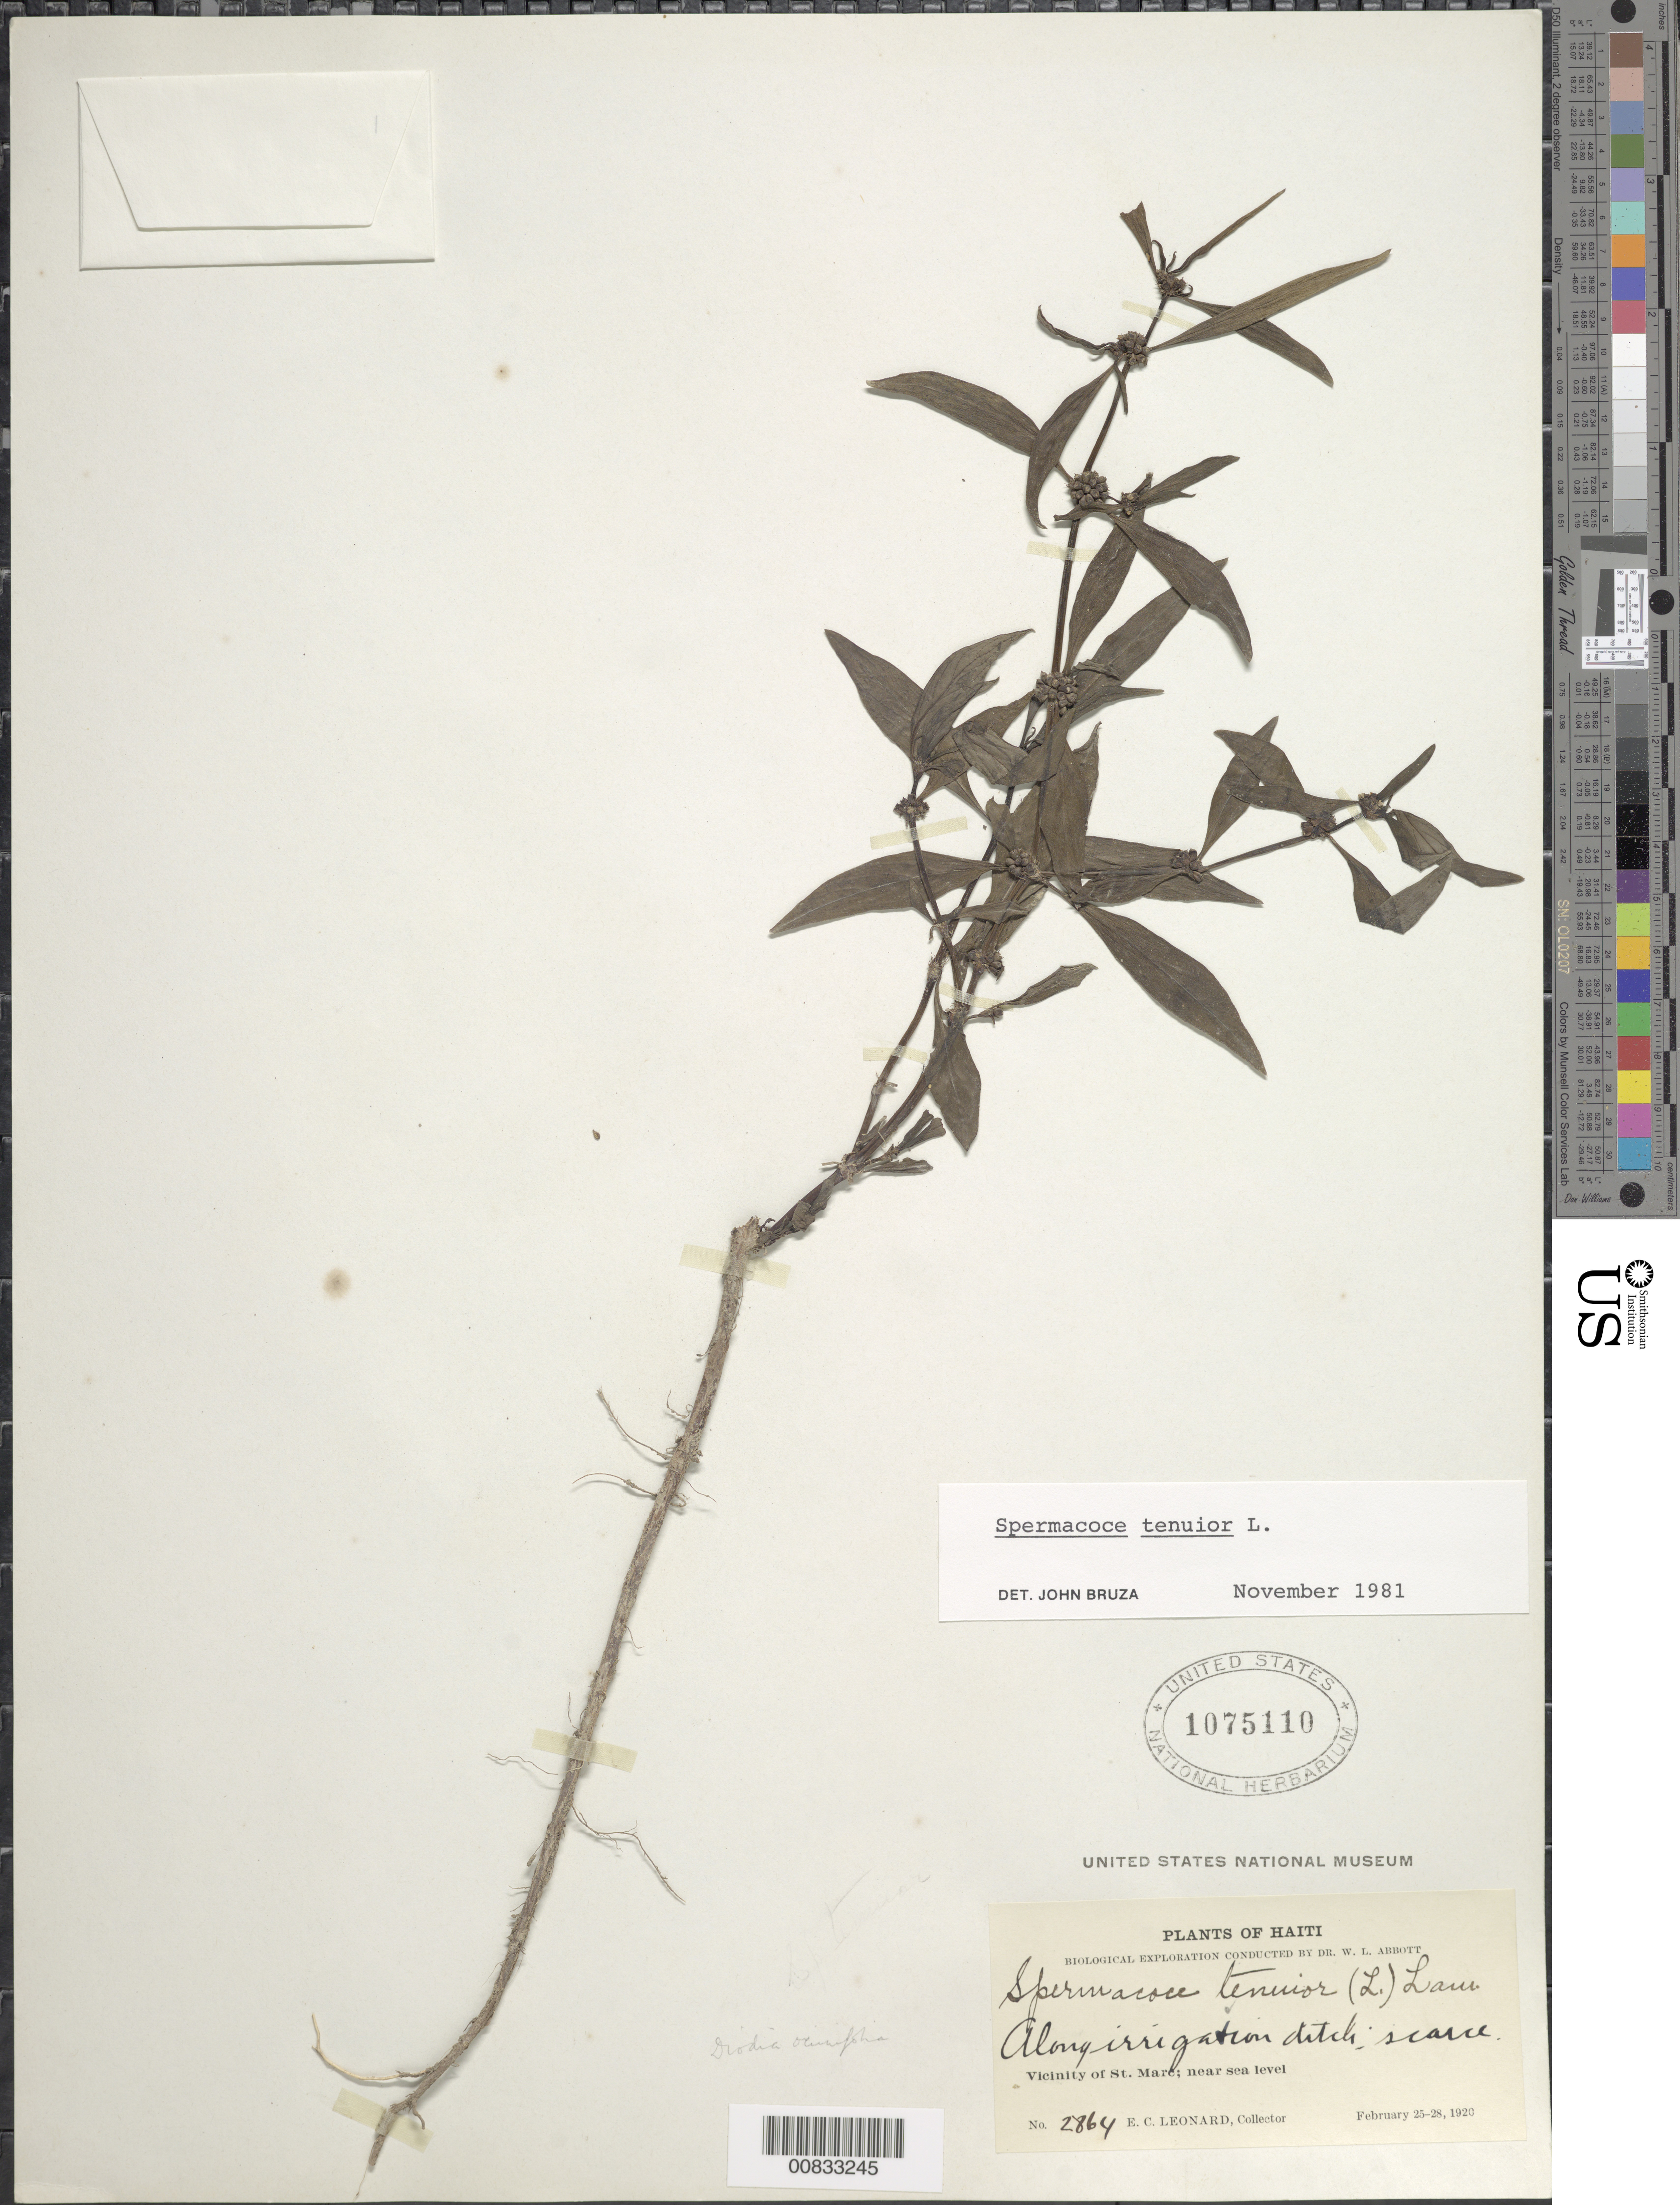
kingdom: Plantae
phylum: Tracheophyta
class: Magnoliopsida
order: Gentianales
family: Rubiaceae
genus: Spermacoce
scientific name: Spermacoce tenuior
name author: L.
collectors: E. C. Leonard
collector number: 2864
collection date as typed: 25 Feb 1920 to 28 Feb 1920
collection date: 1920-02-25/1920-02-28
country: Haiti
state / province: Artibonite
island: Hispaniola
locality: Vicinity of St. Marc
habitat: Along irrigation ditch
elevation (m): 0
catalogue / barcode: US 1075110